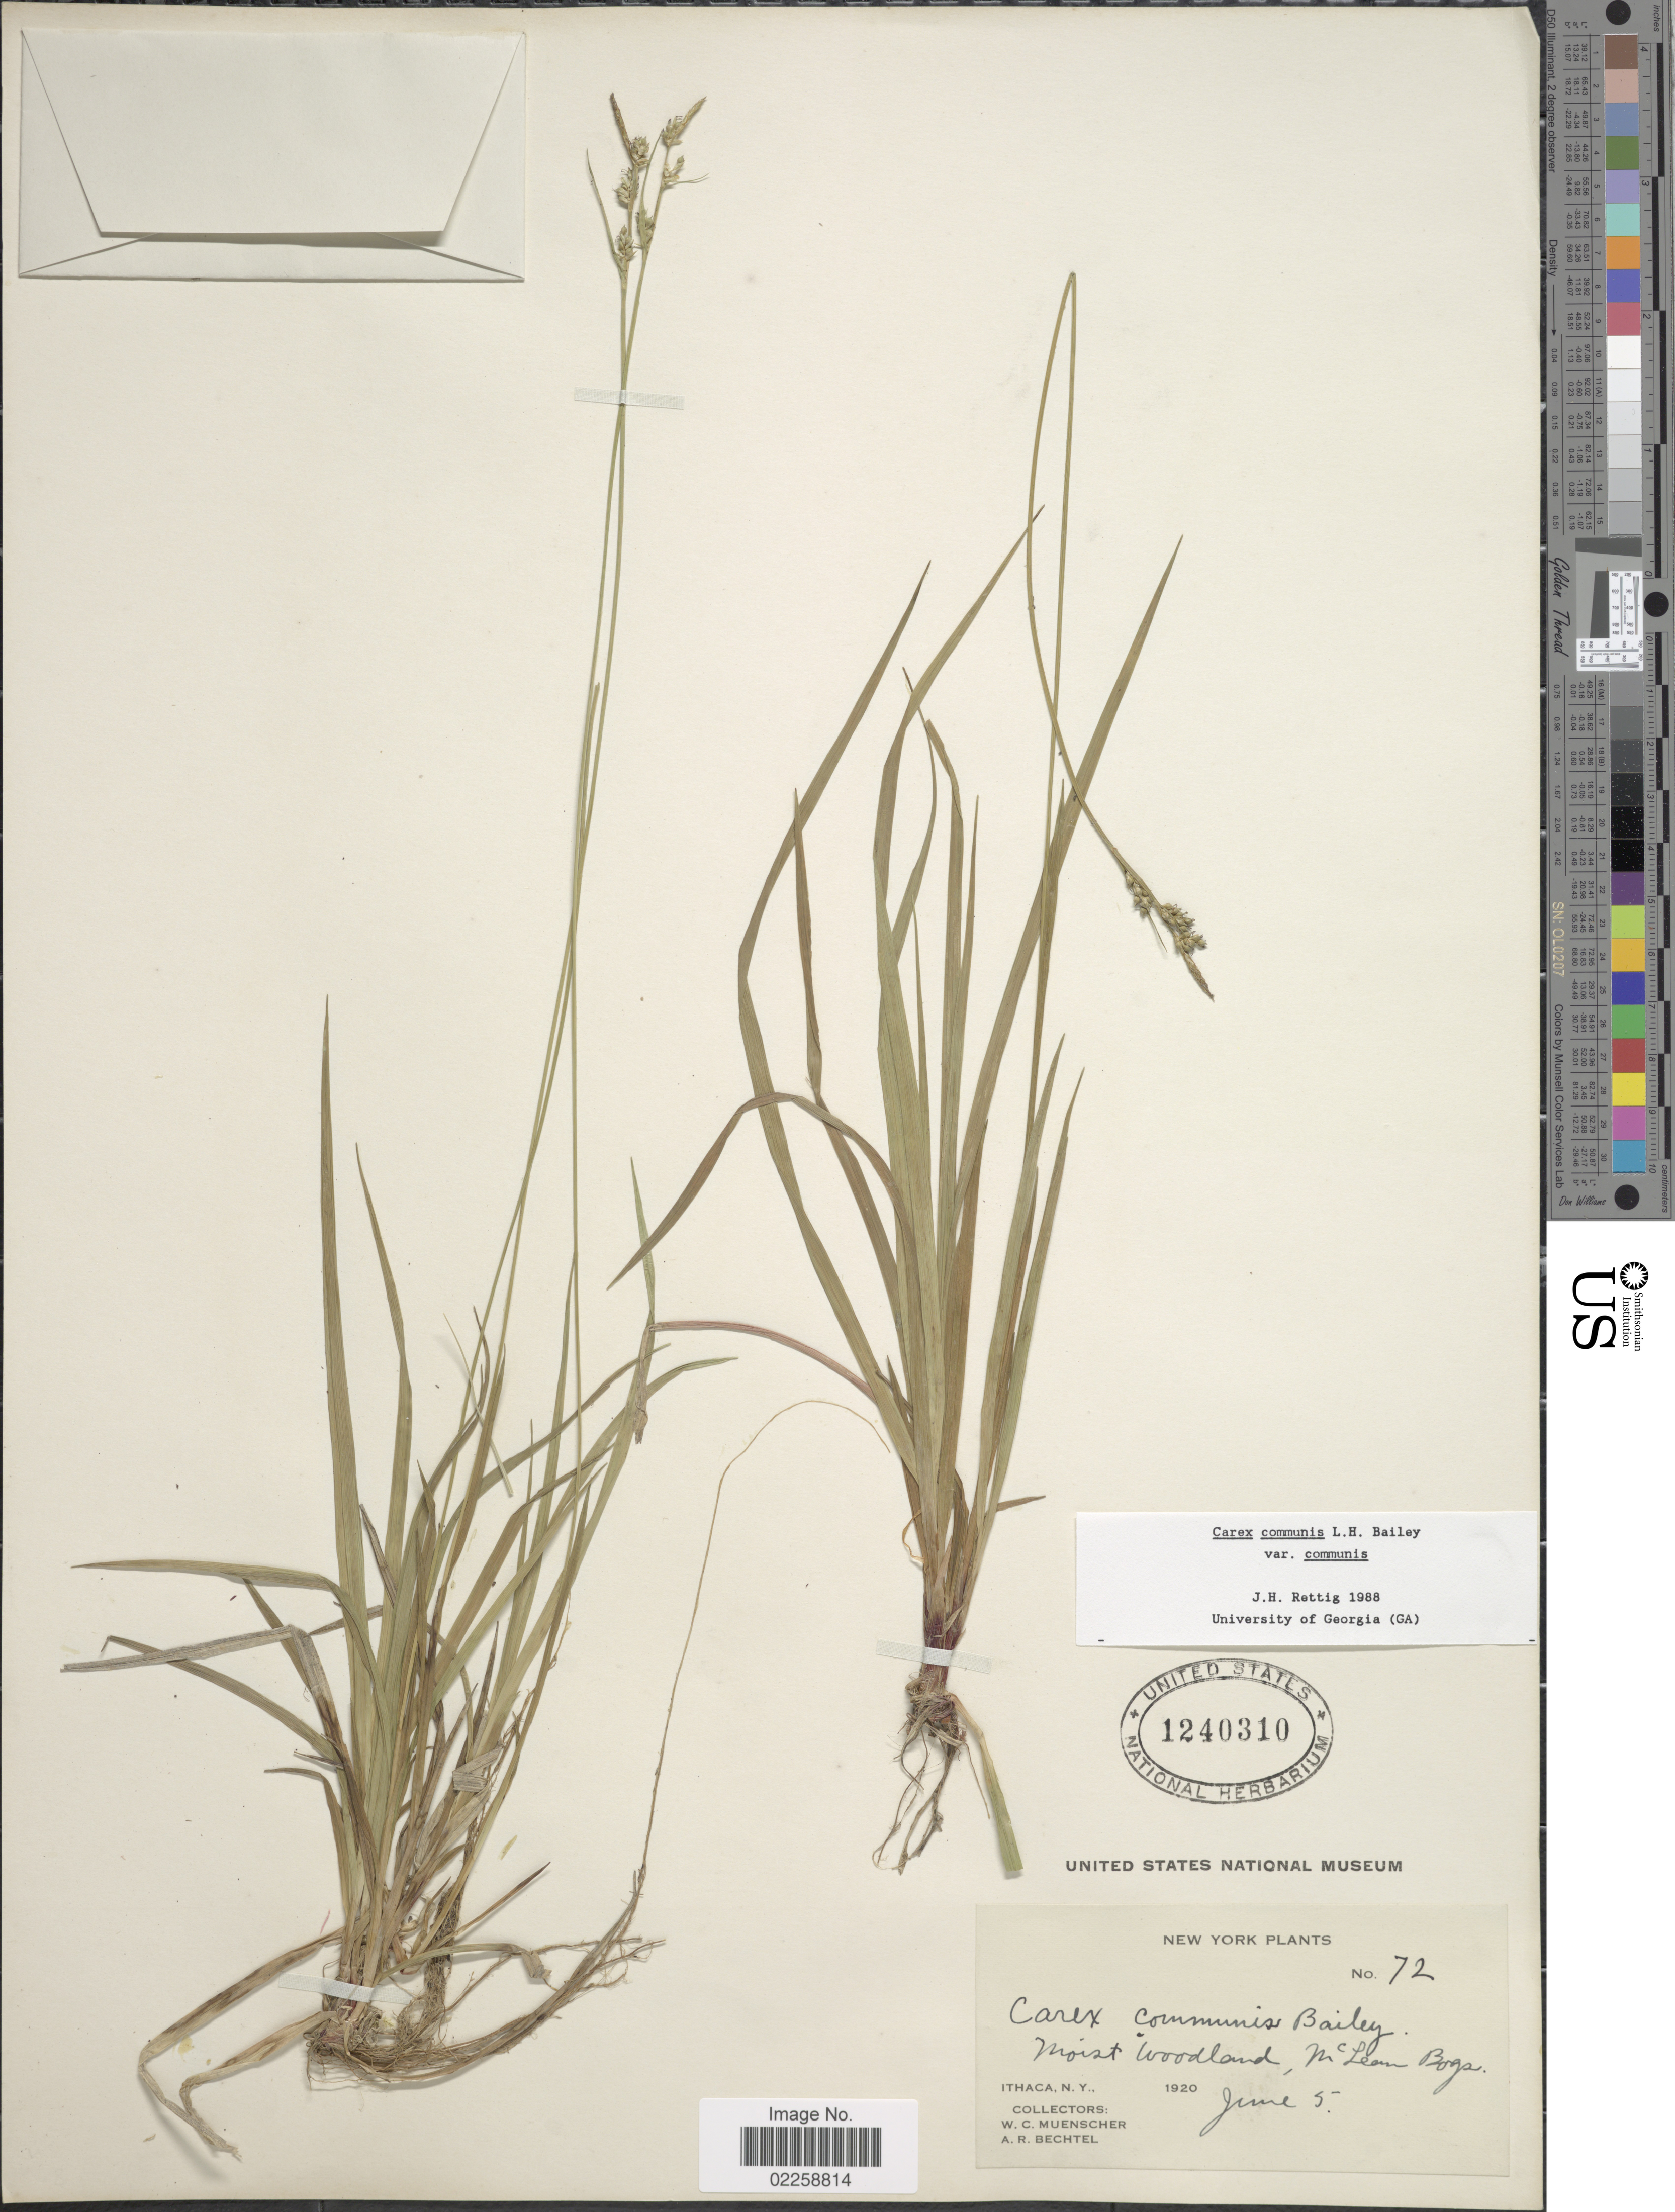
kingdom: Plantae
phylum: Tracheophyta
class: Liliopsida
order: Poales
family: Cyperaceae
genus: Carex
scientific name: Carex communis var. communis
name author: L.H. Bailey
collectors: W. Muenscher & A. Bechtel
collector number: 72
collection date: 1920-06-05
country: United States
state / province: New York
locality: McLean Borga, Ithaca, N.Y.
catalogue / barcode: US 1240310